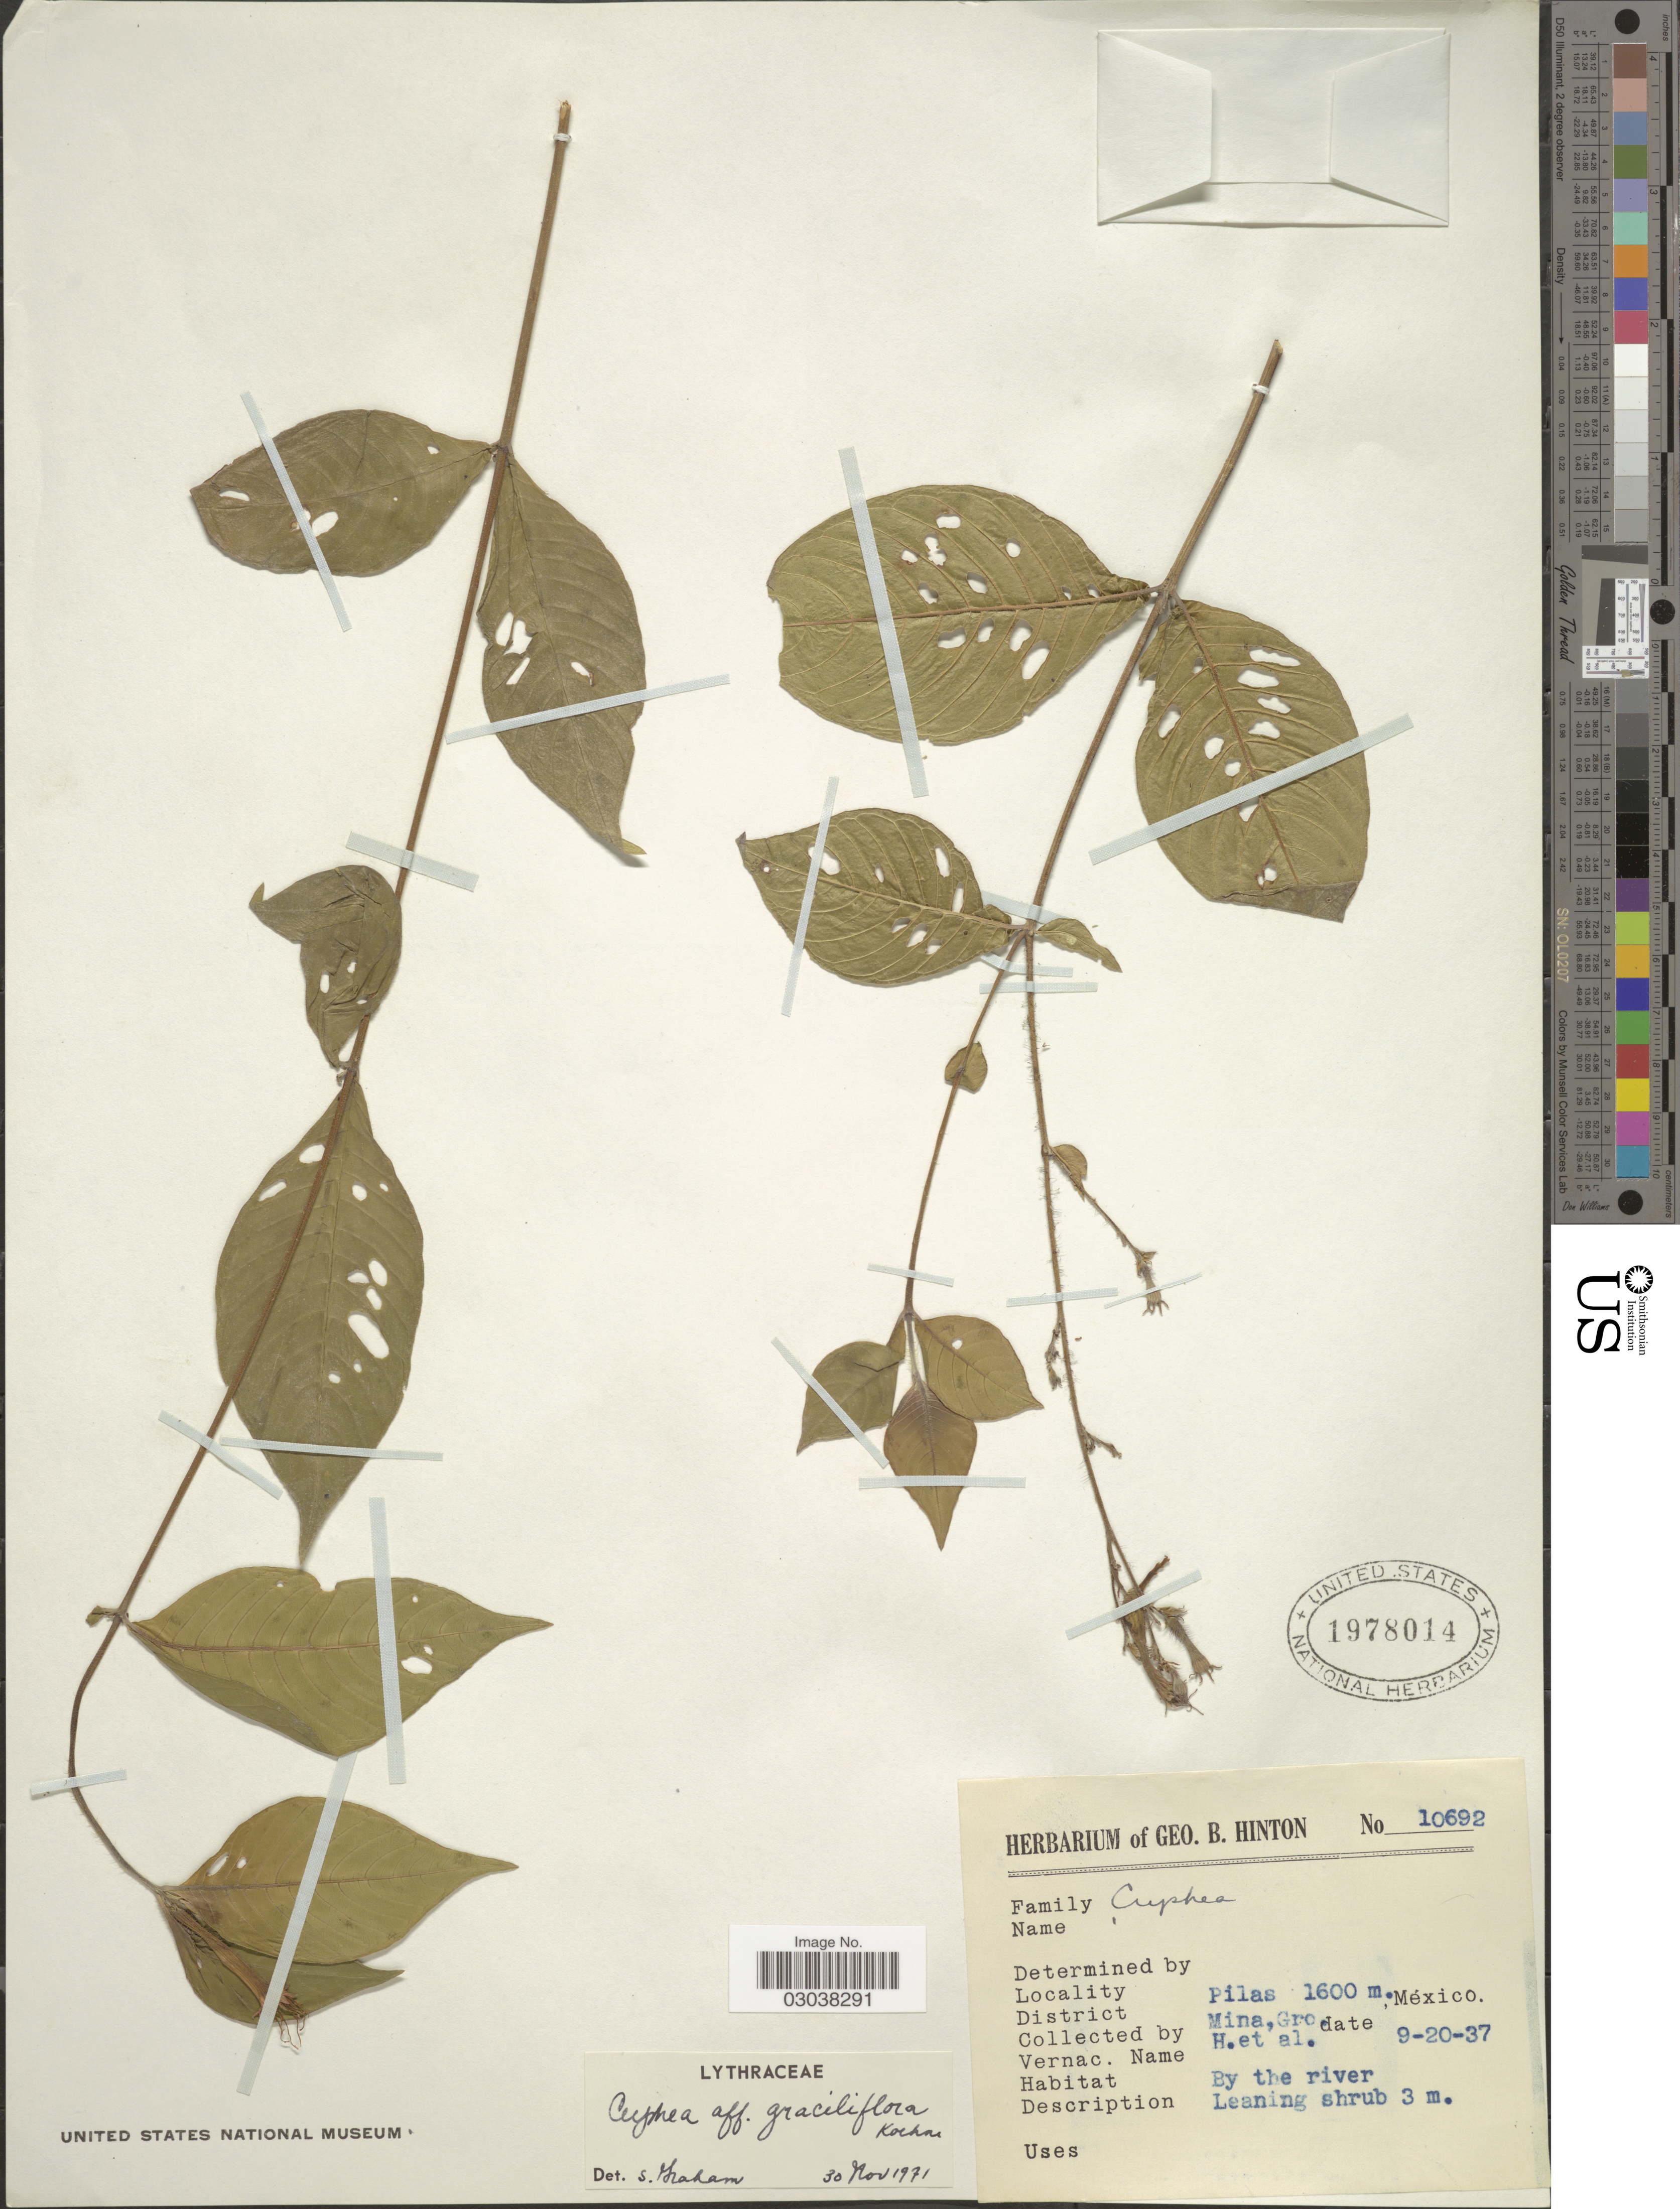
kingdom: Plantae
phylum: Tracheophyta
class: Magnoliopsida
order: Myrtales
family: Lythraceae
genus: Cuphea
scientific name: Cuphea graciliflora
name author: Koehne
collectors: G. B. Hinton & et al.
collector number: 10692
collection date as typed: Transcribed d/m/y: 20/9/37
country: Mexico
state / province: Guerrero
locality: Pilas. District Mina. By the river.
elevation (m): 1600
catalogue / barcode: US 1978014